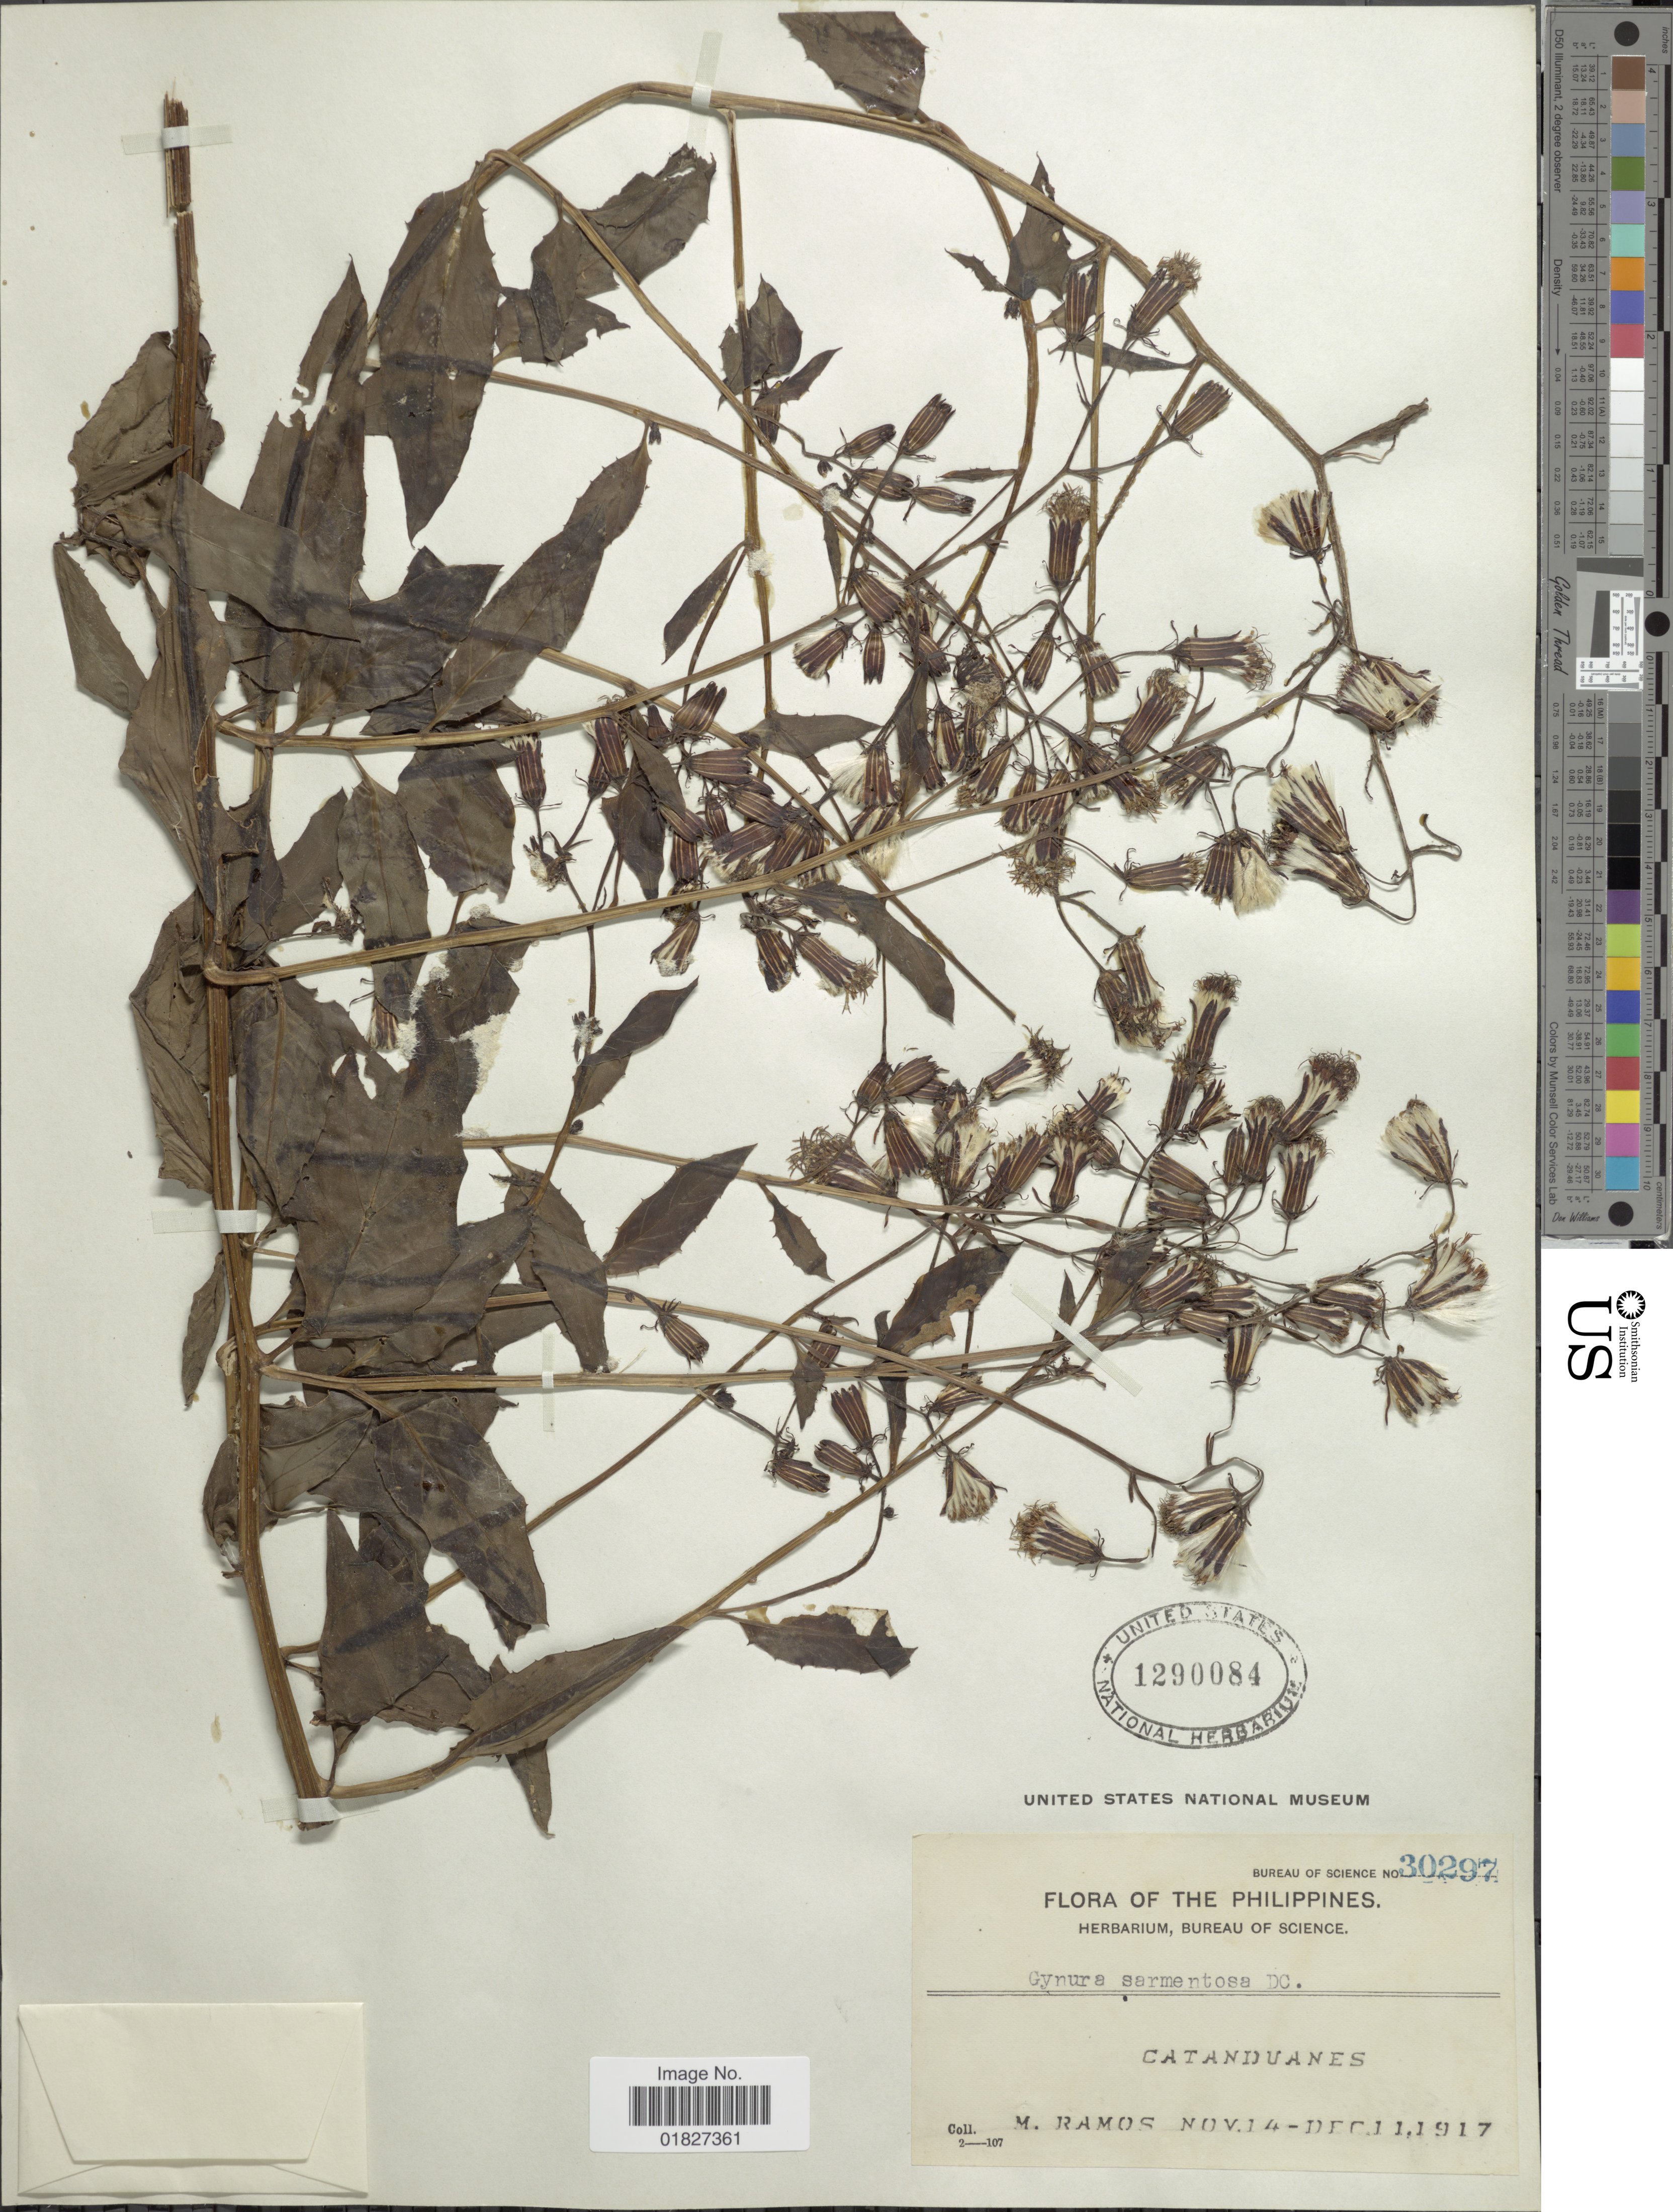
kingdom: Plantae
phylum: Tracheophyta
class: Magnoliopsida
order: Asterales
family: Asteraceae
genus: Gynura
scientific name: Gynura procumbens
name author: (Lour.) Merr.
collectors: M. Ramos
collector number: Bureau of Science 30297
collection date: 1917-11-14/1917-12-11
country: Philippines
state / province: Bicol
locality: Catanduanes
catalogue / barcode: US 1290084